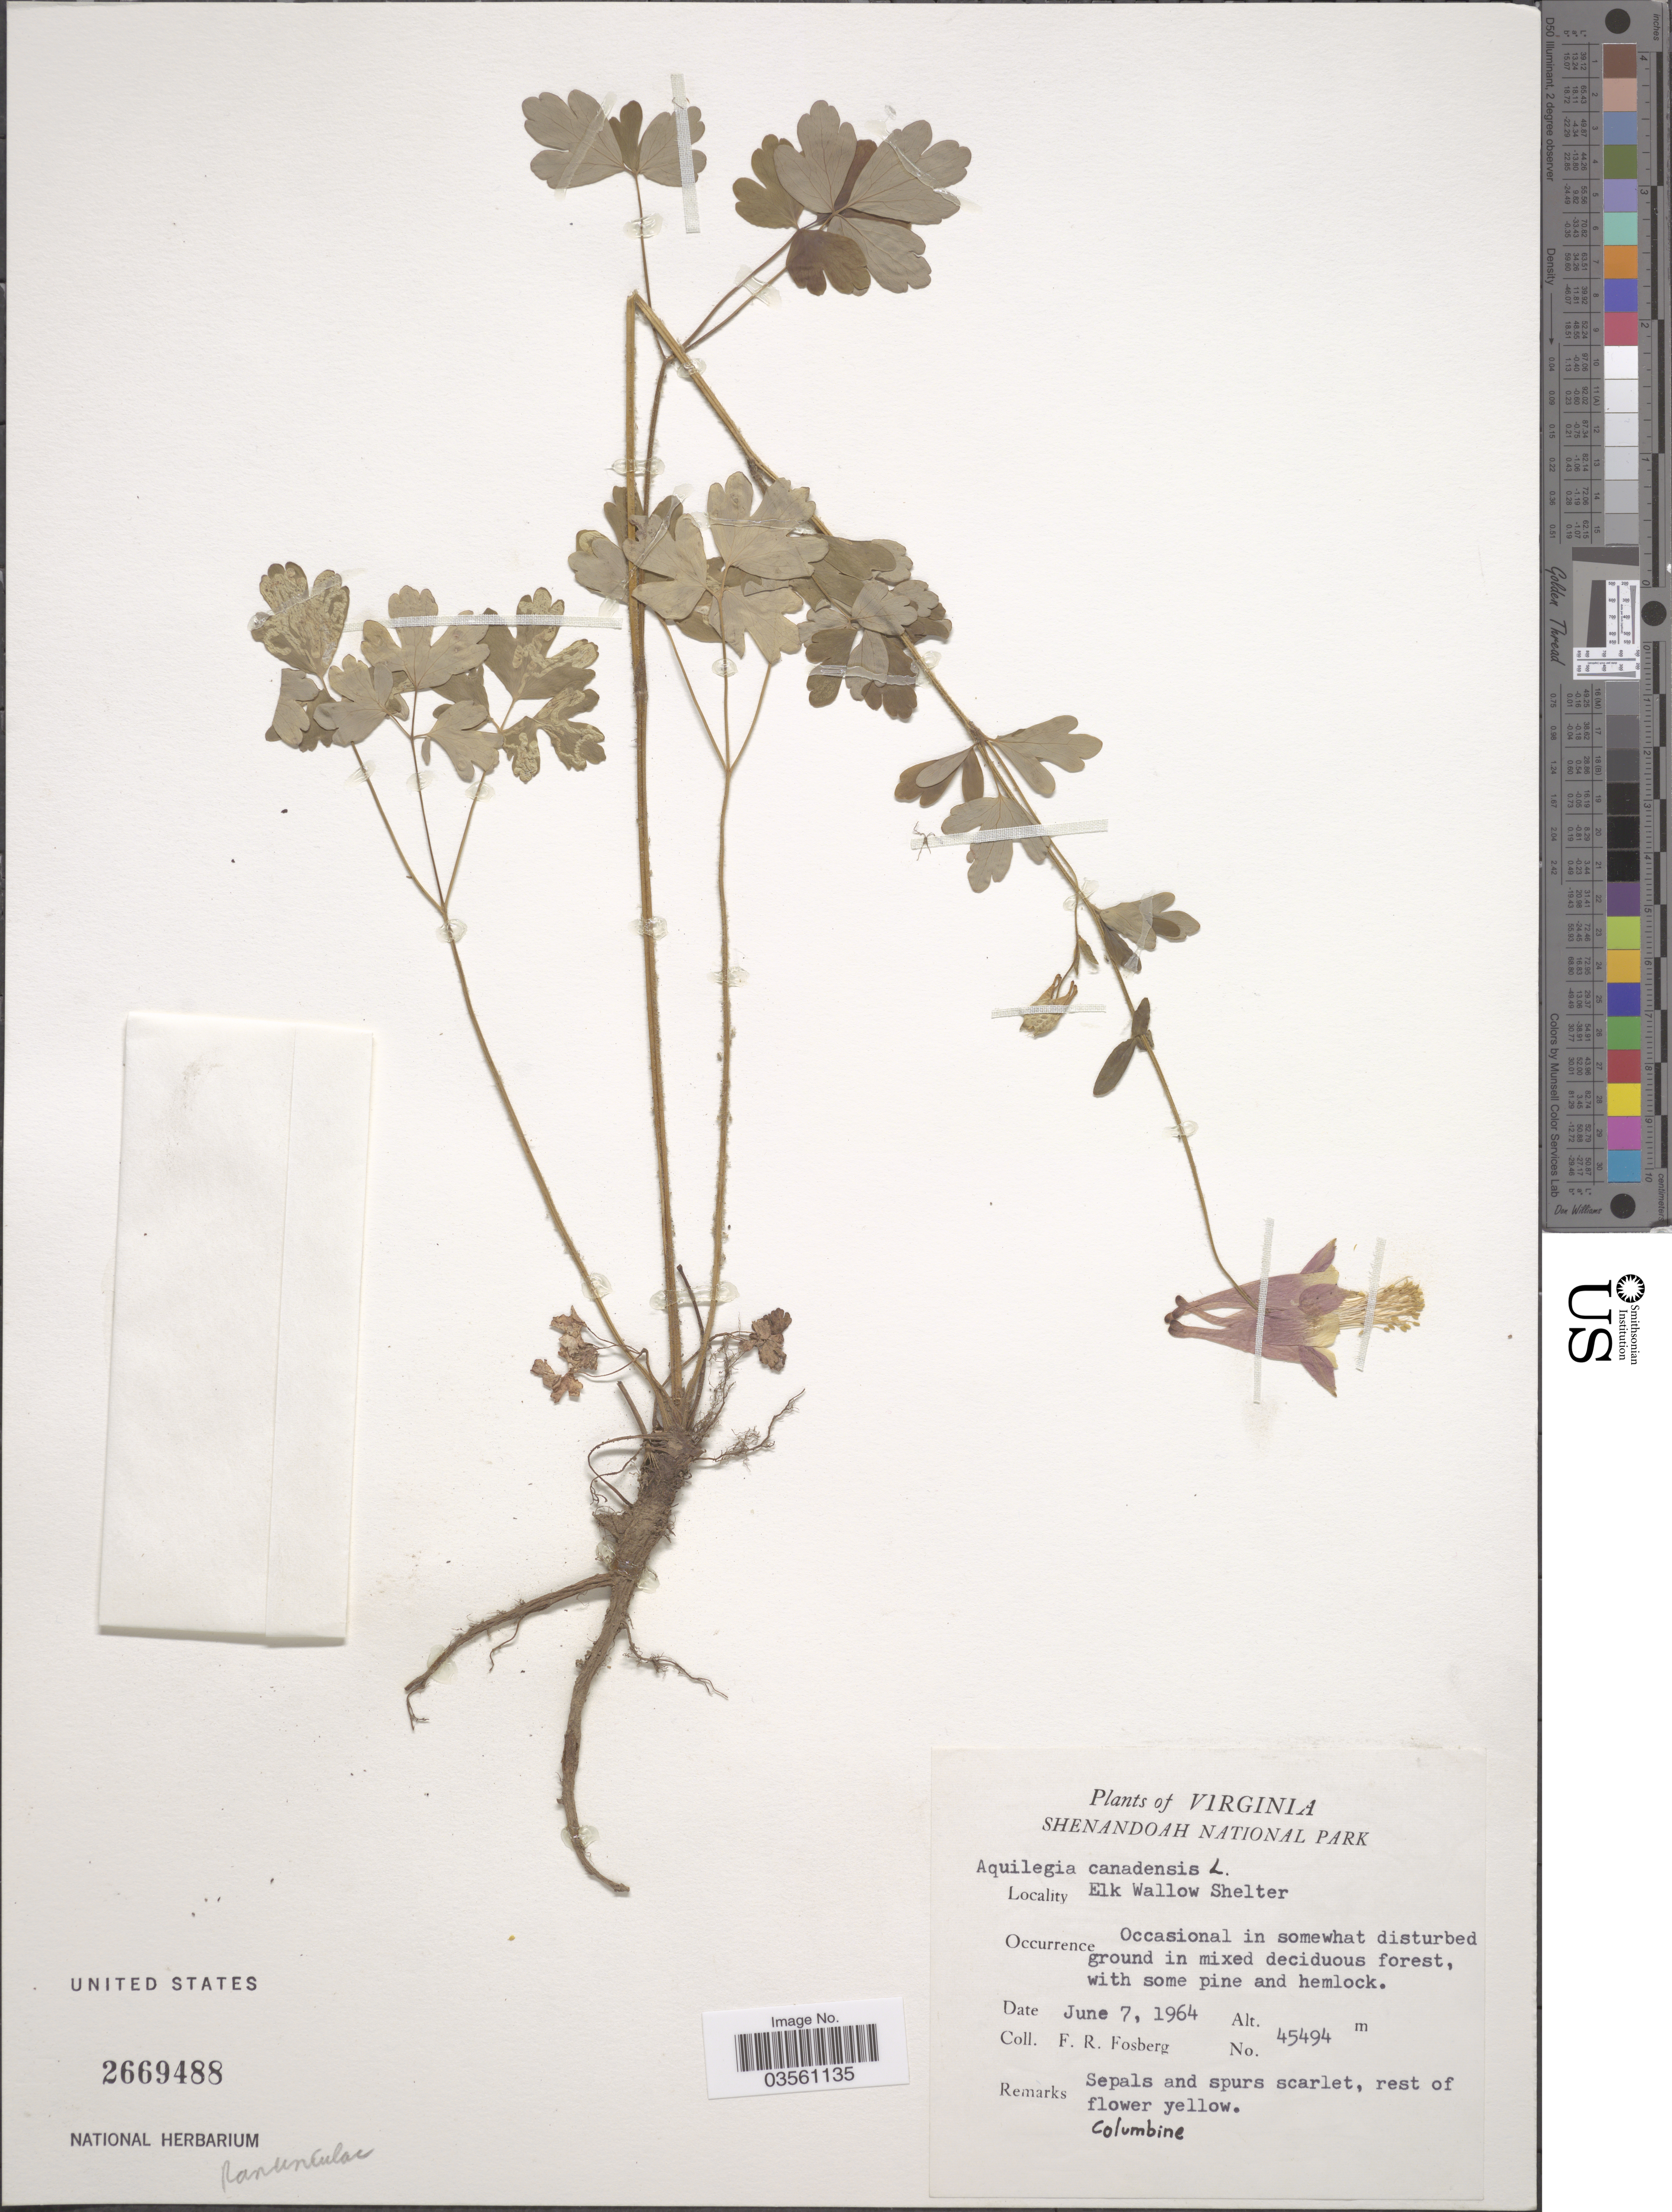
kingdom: Plantae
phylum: Tracheophyta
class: Magnoliopsida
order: Ranunculales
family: Ranunculaceae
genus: Aquilegia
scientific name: Aquilegia canadensis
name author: L.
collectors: F. R. Fosberg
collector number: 45494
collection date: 1964-06-07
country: United States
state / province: Virginia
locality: Shenandoah National Park. Elk Wallow Shelter.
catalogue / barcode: US 2669488